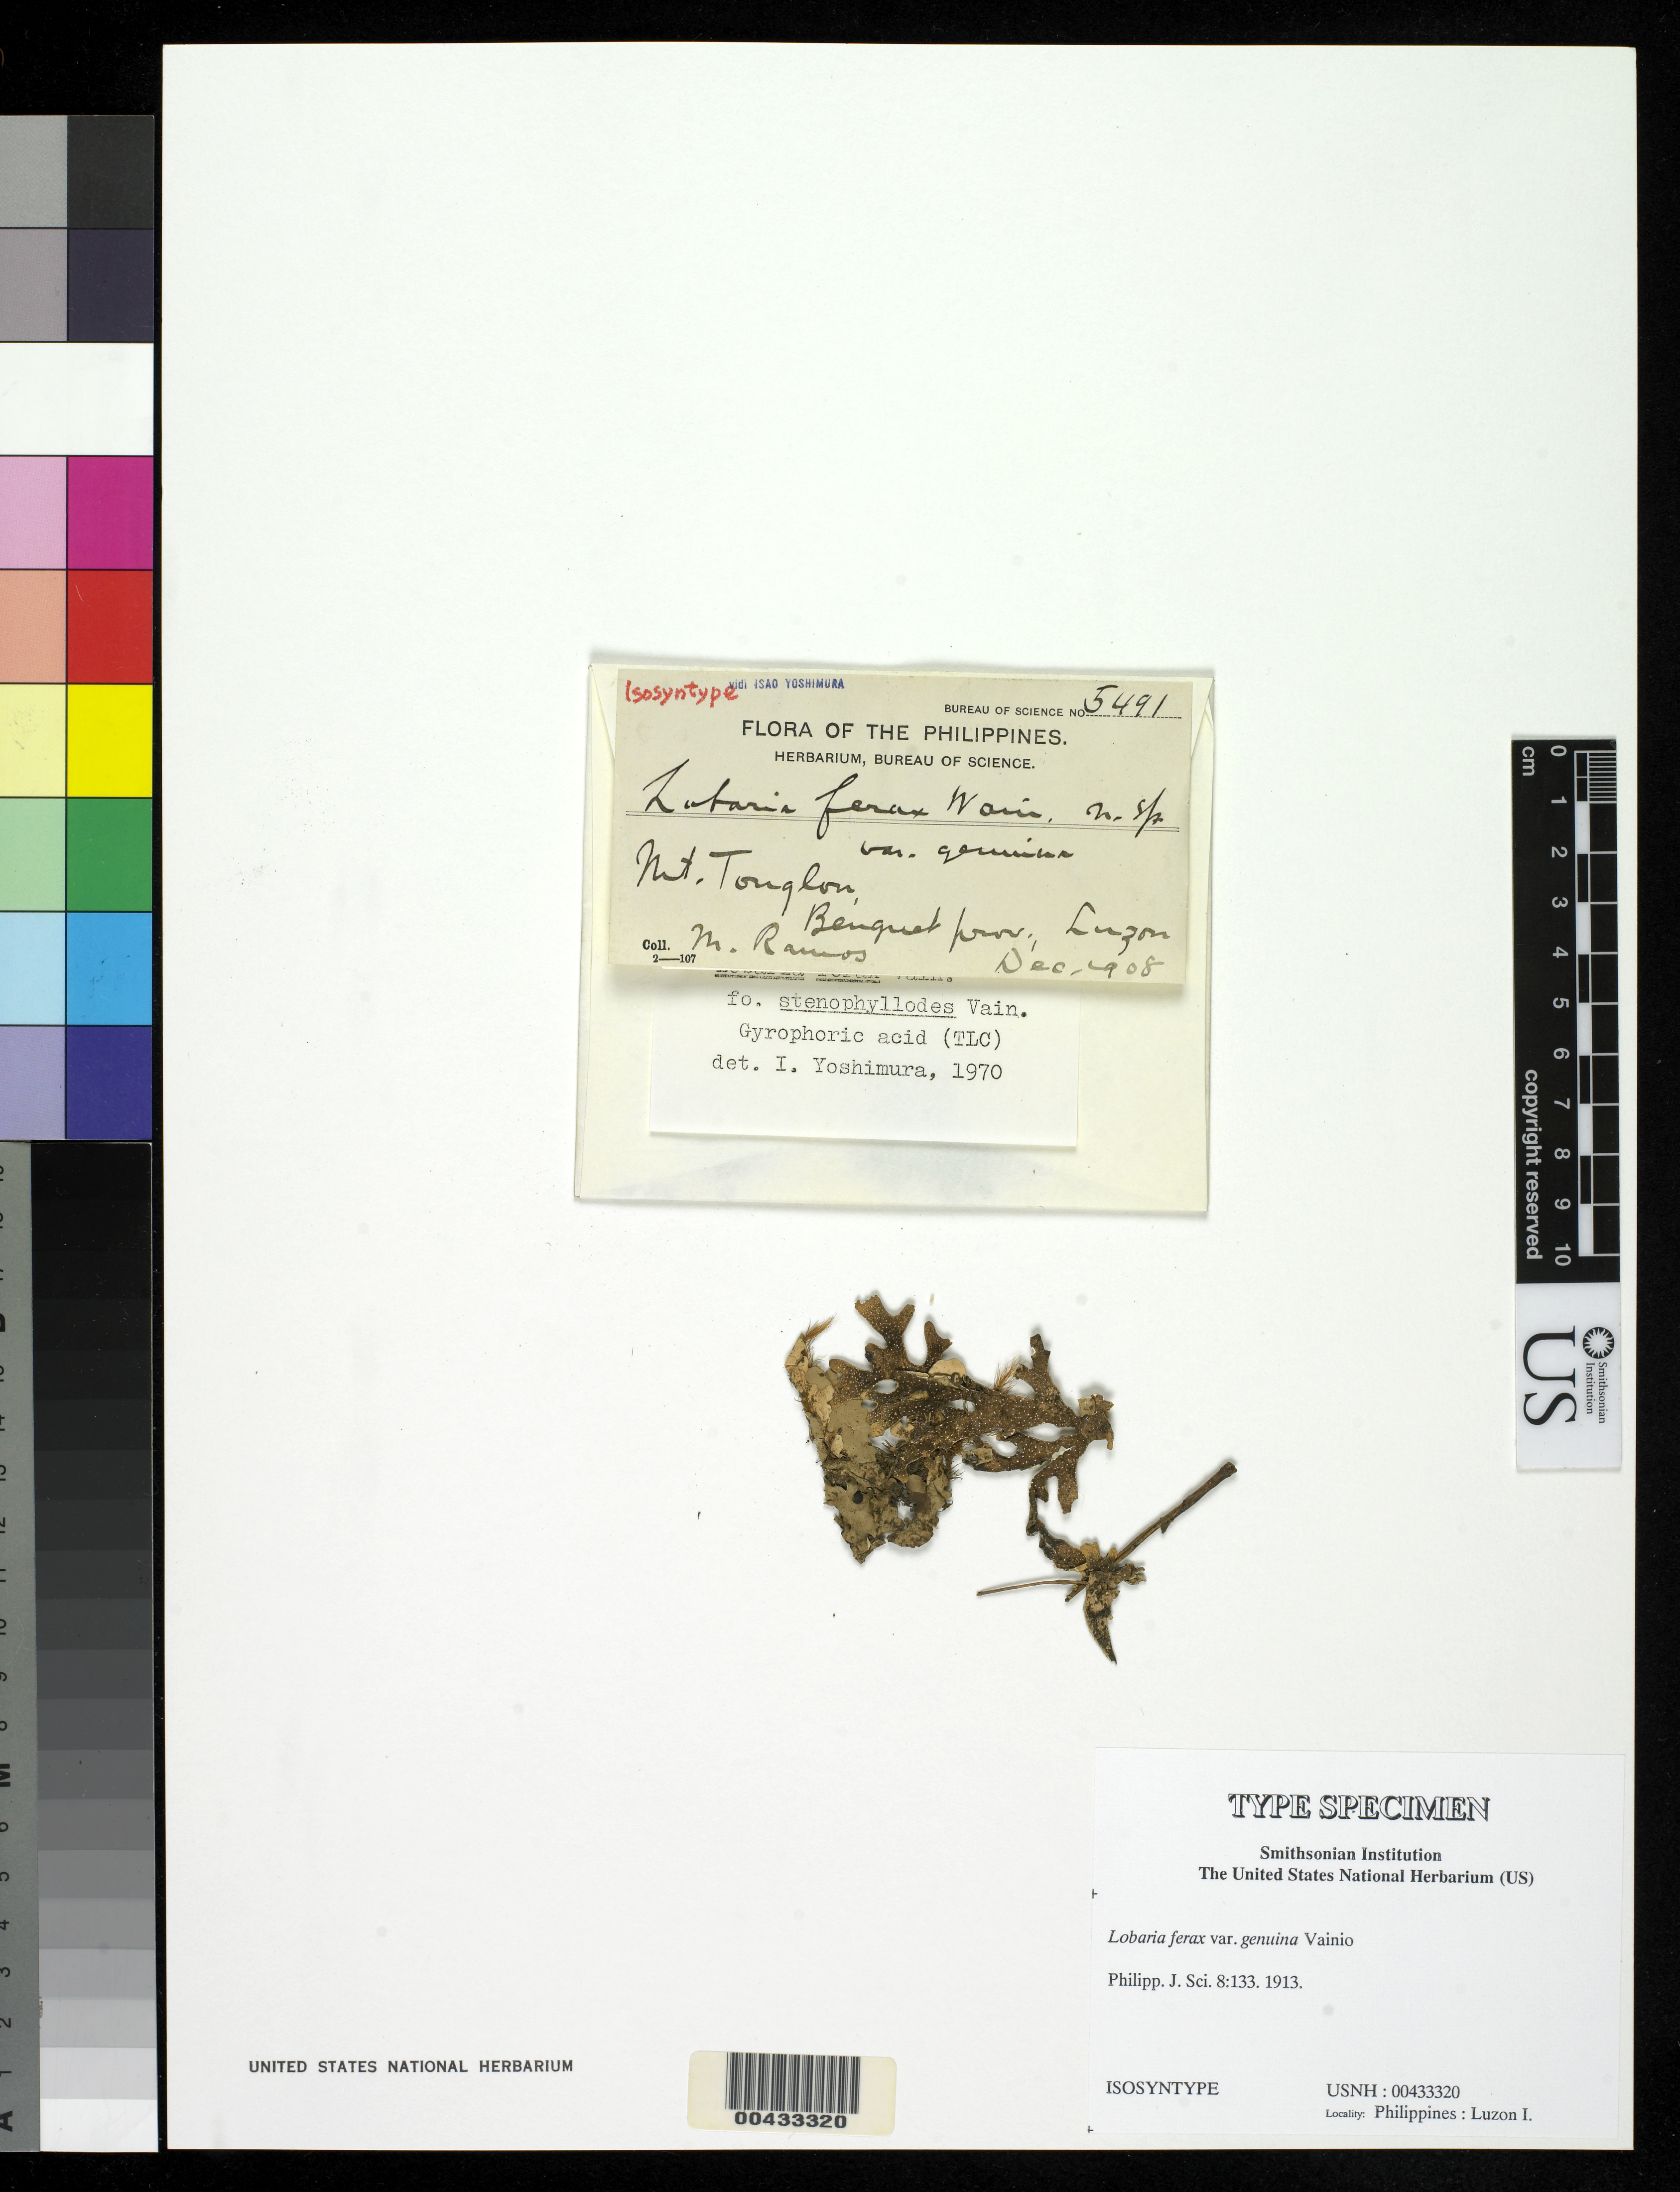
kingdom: Fungi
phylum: Ascomycota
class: Lecanoromycetes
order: Peltigerales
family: Lobariaceae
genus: Lobaria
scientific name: Lobaria ferax var. genuina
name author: Vain.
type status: Isosyntype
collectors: M. Ramos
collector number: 5491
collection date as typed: Dec 1908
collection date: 1908-12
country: Philippines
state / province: Cordillera (Administrative Region)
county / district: Benguet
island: Luzon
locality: Mt. Tonglon.